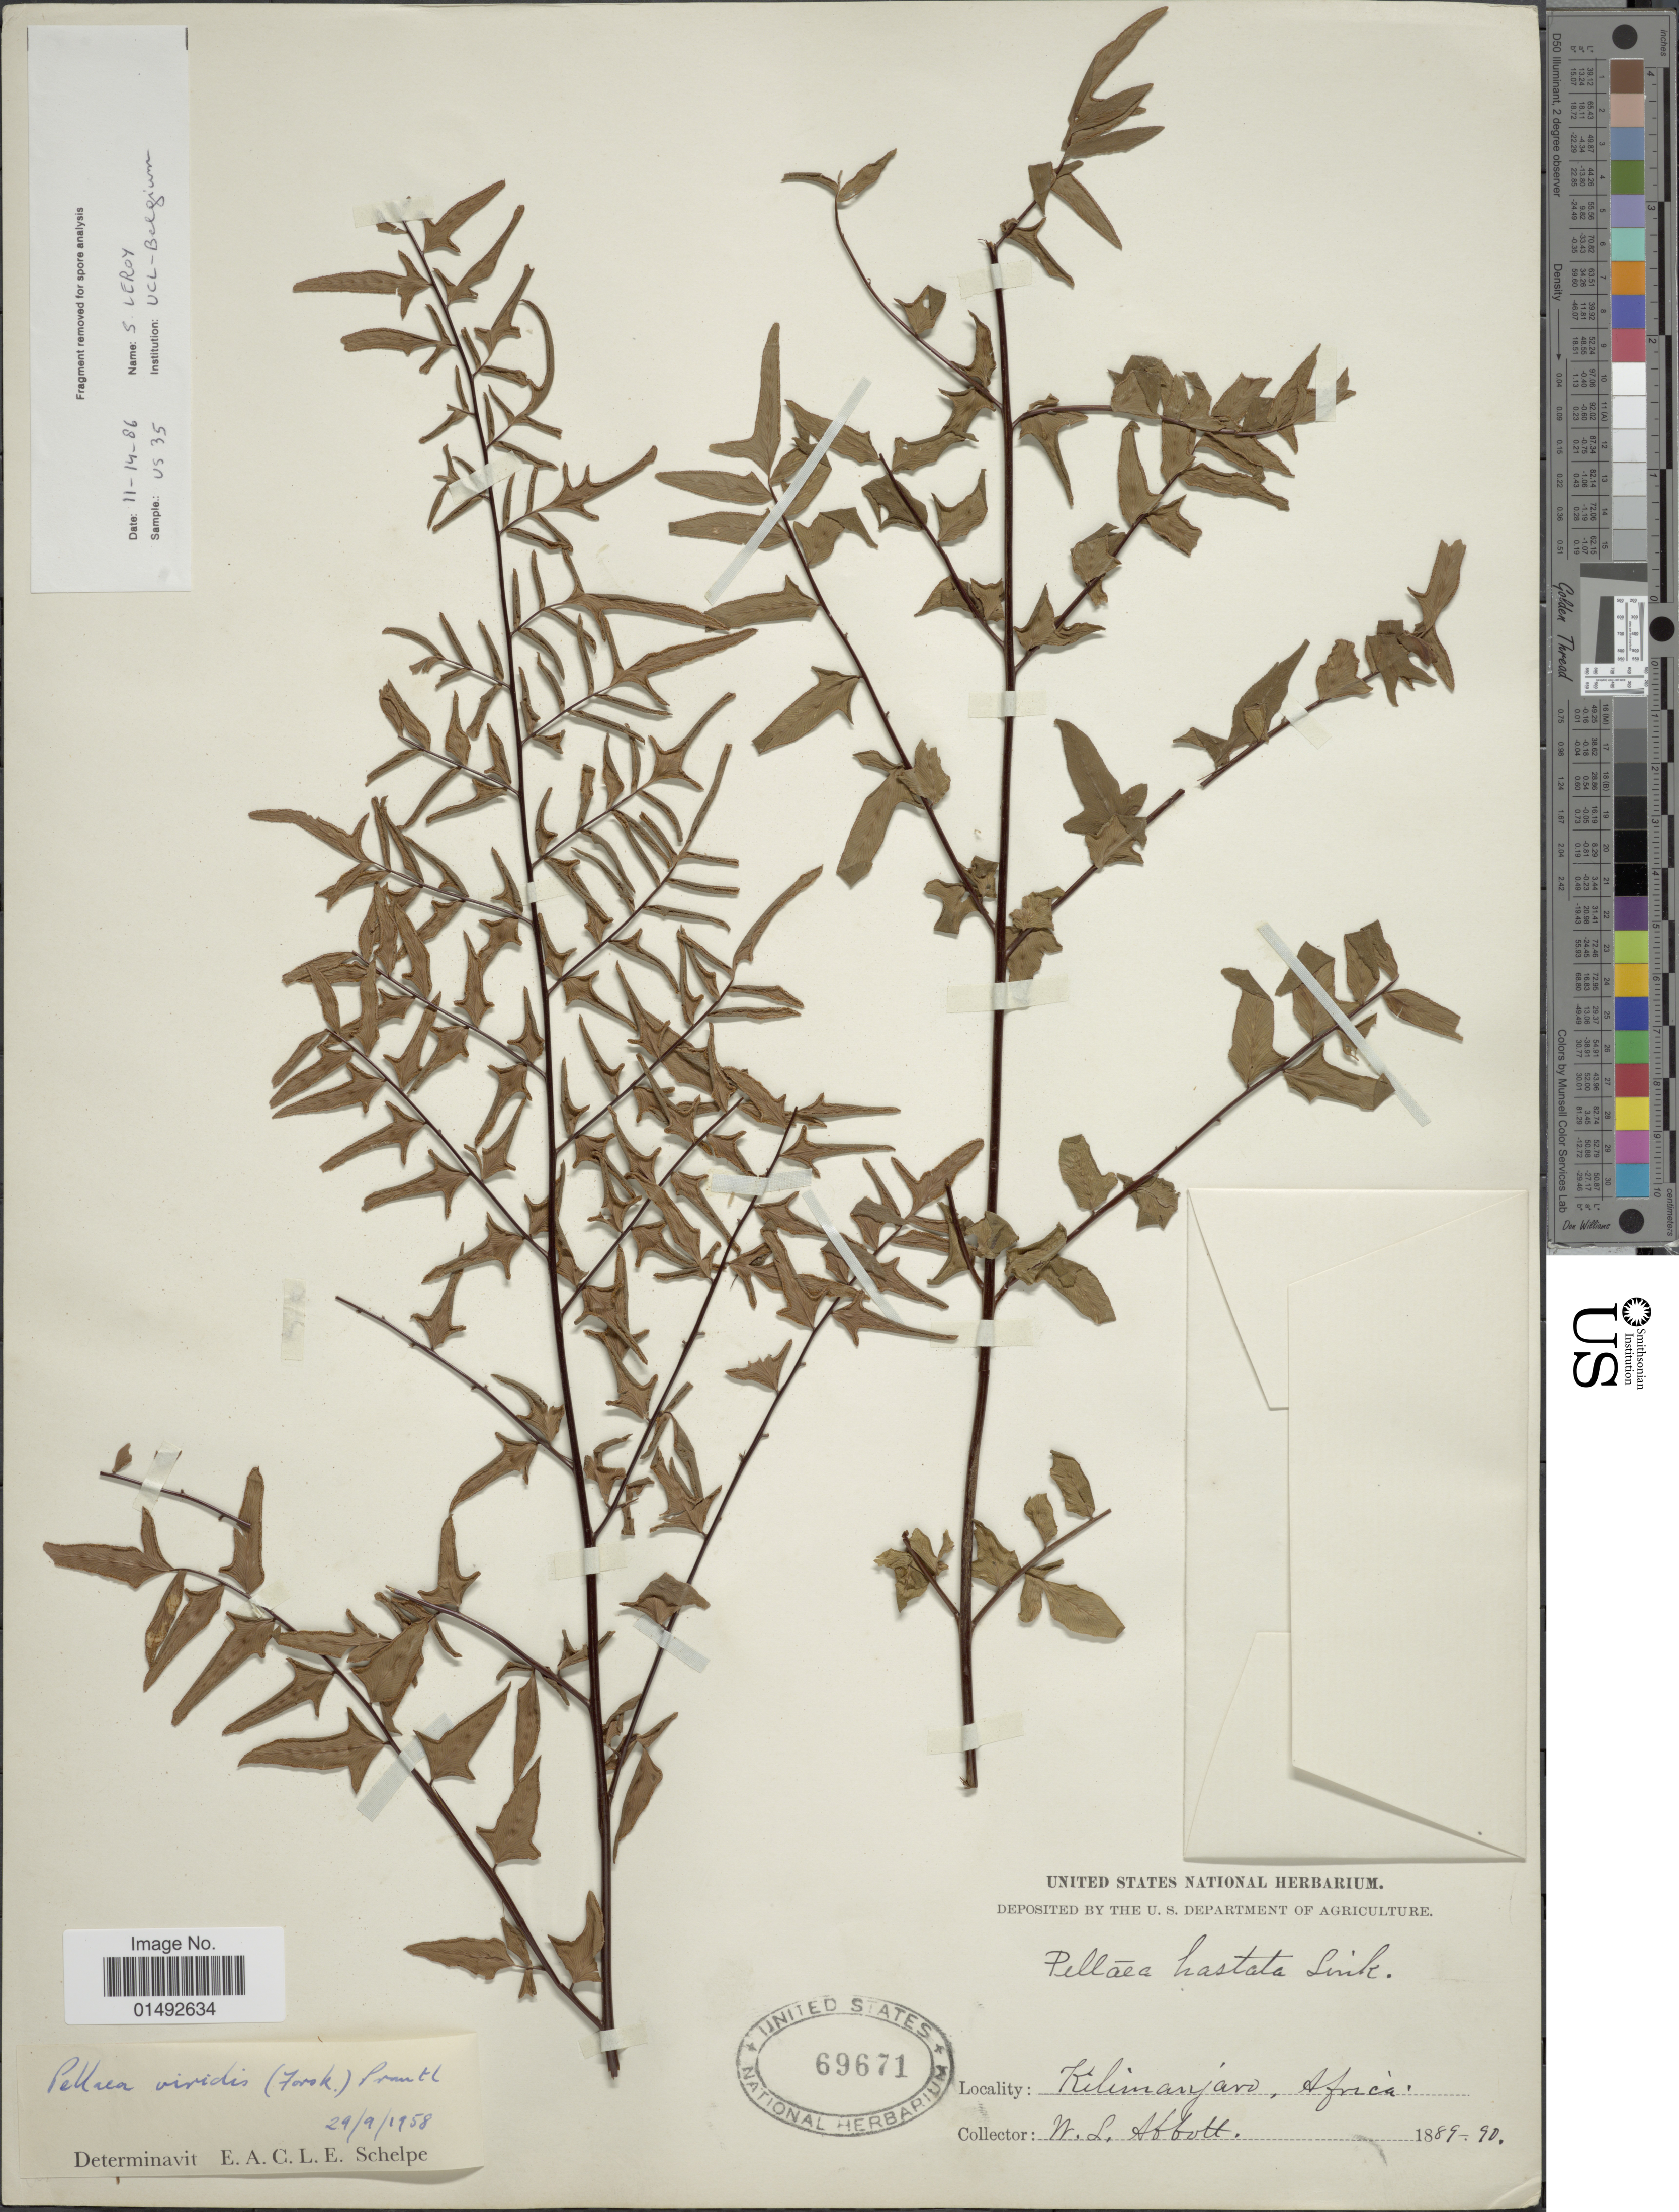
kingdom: Plantae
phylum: Tracheophyta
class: Polypodiopsida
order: Polypodiales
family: Pteridaceae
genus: Pellaea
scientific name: Pellaea viridis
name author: (Forssk.) Prantl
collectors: W. L. Abbott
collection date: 1889/1890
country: Tanzania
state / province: Kilimanjaro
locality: Africa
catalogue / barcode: US 69671